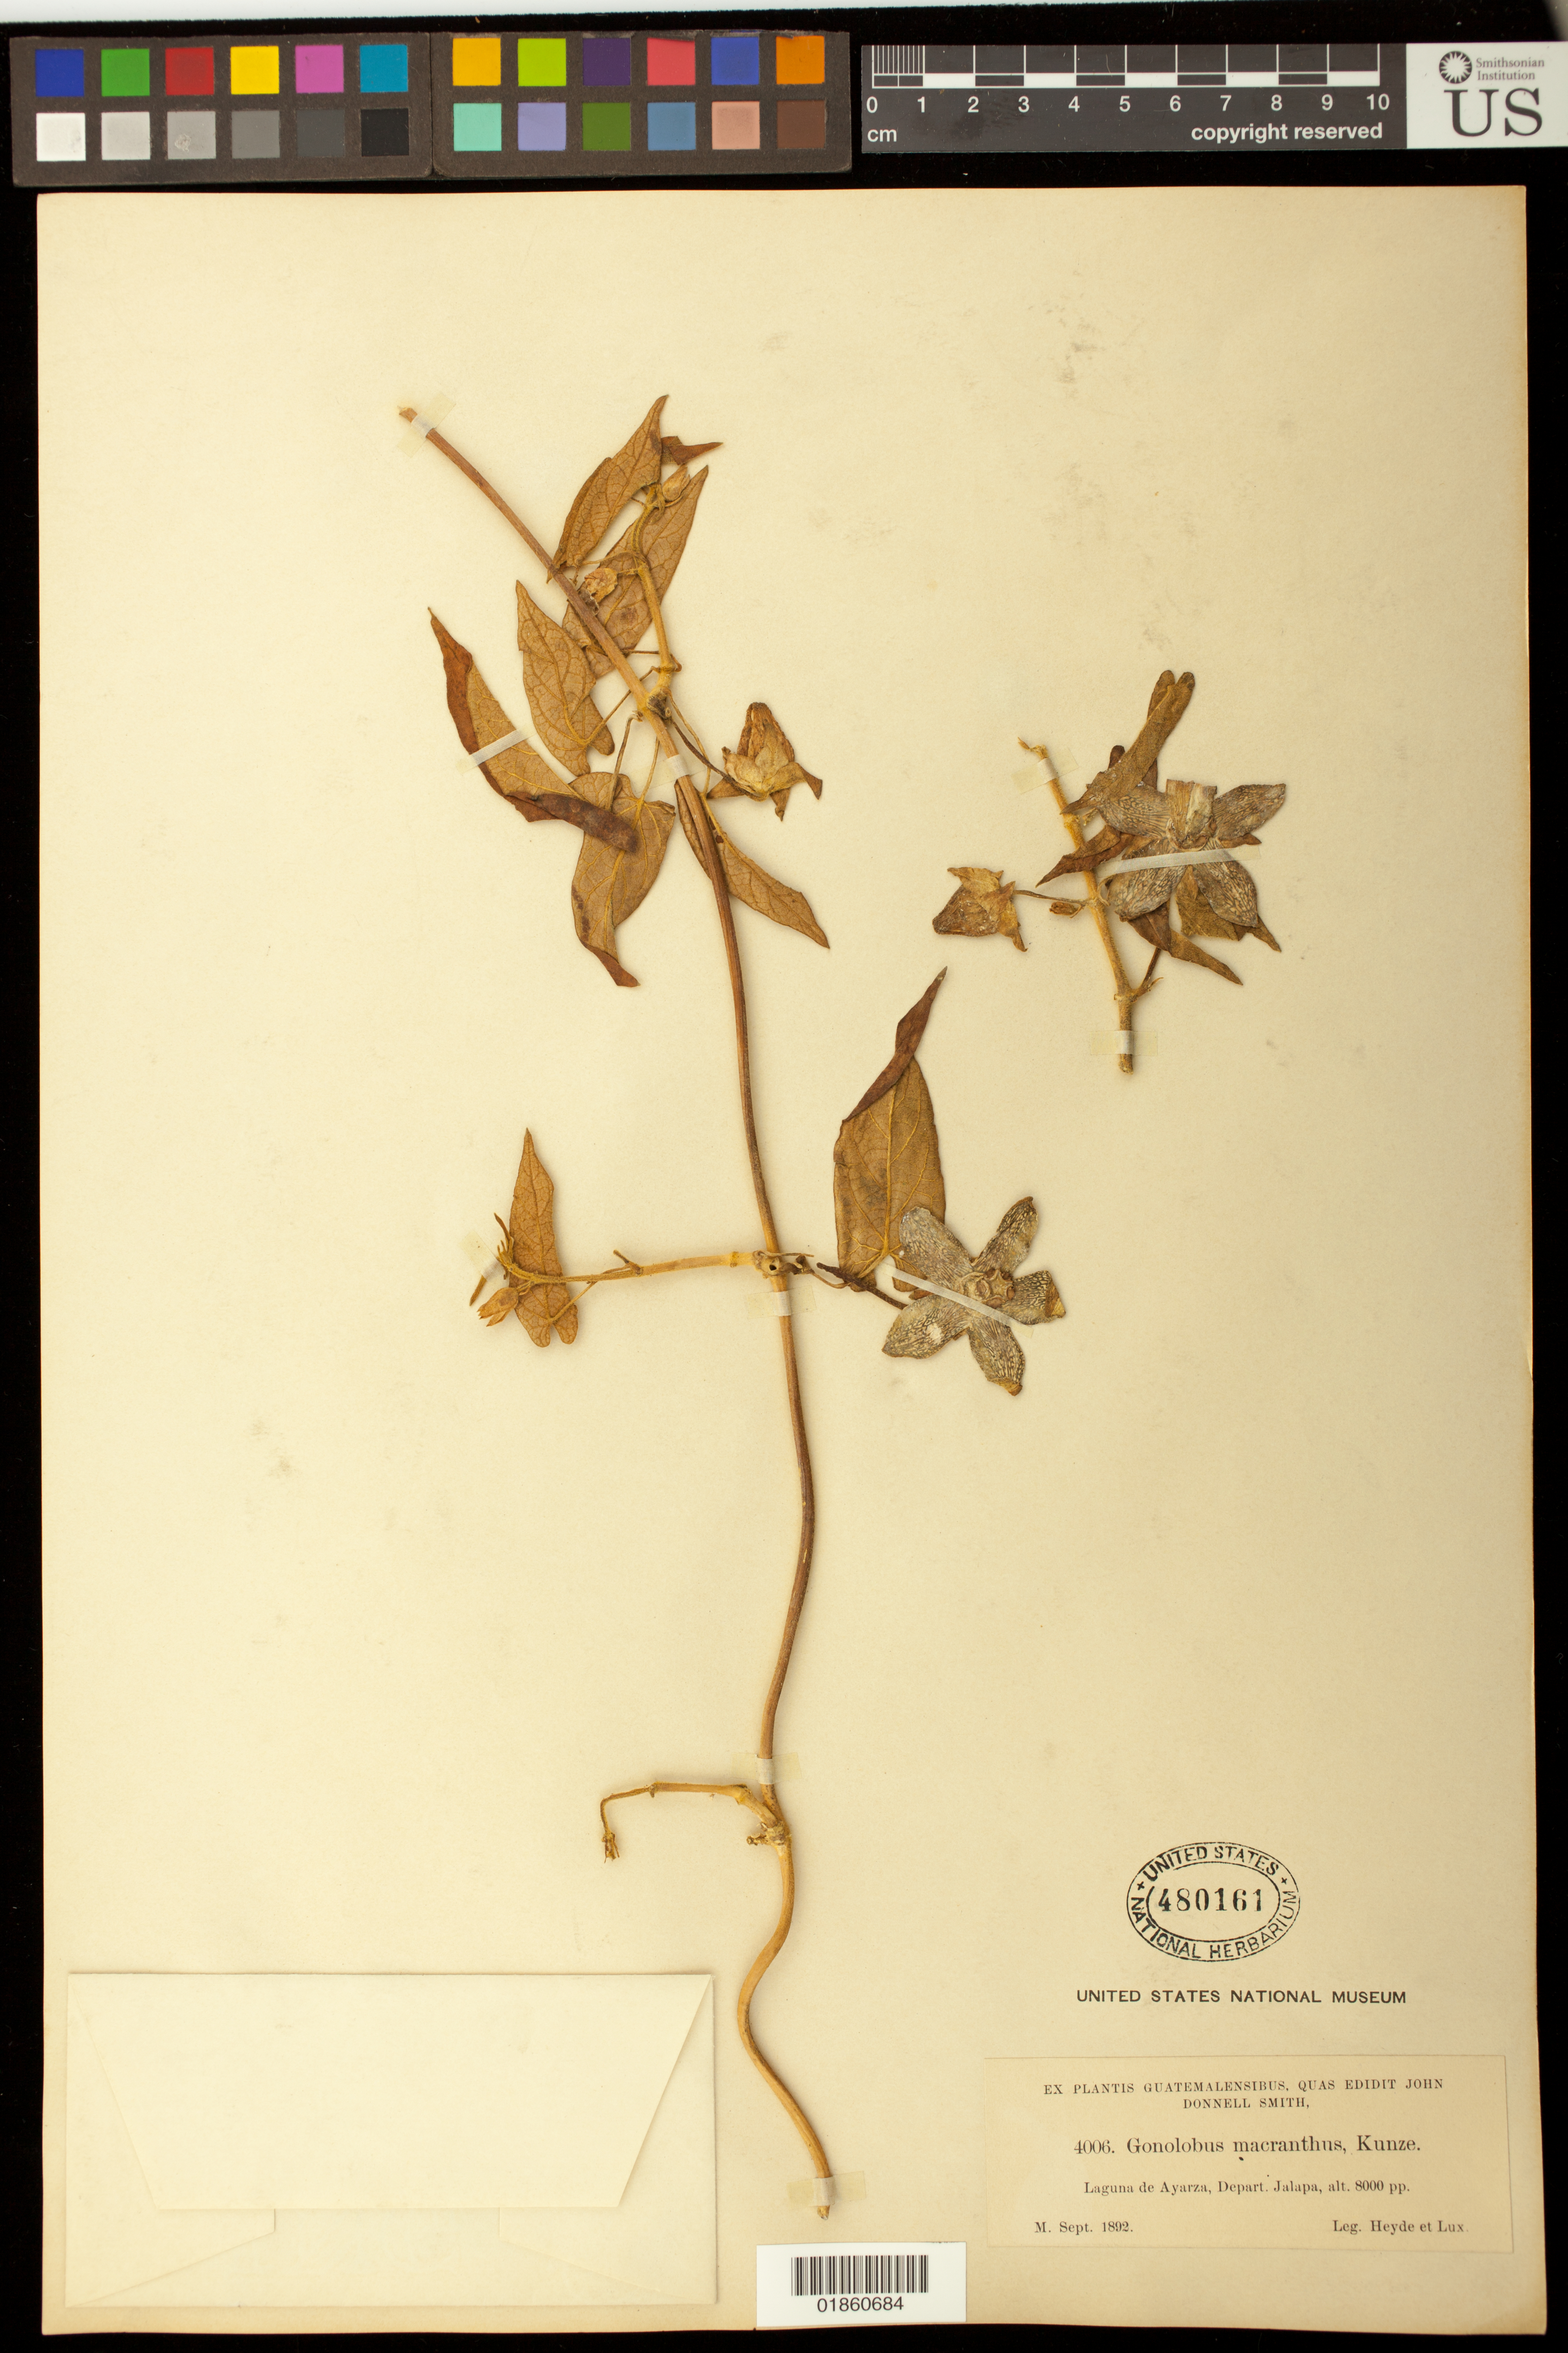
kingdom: Plantae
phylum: Tracheophyta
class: Magnoliopsida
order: Gentianales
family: Apocynaceae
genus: Gonolobus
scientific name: Gonolobus macranthus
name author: Kunze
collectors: E. T. Heyde & E. Lux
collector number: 4006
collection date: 1892-09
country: Guatemala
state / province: Jalapa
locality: Laguna de Ayarza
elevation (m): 2438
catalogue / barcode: US 480161